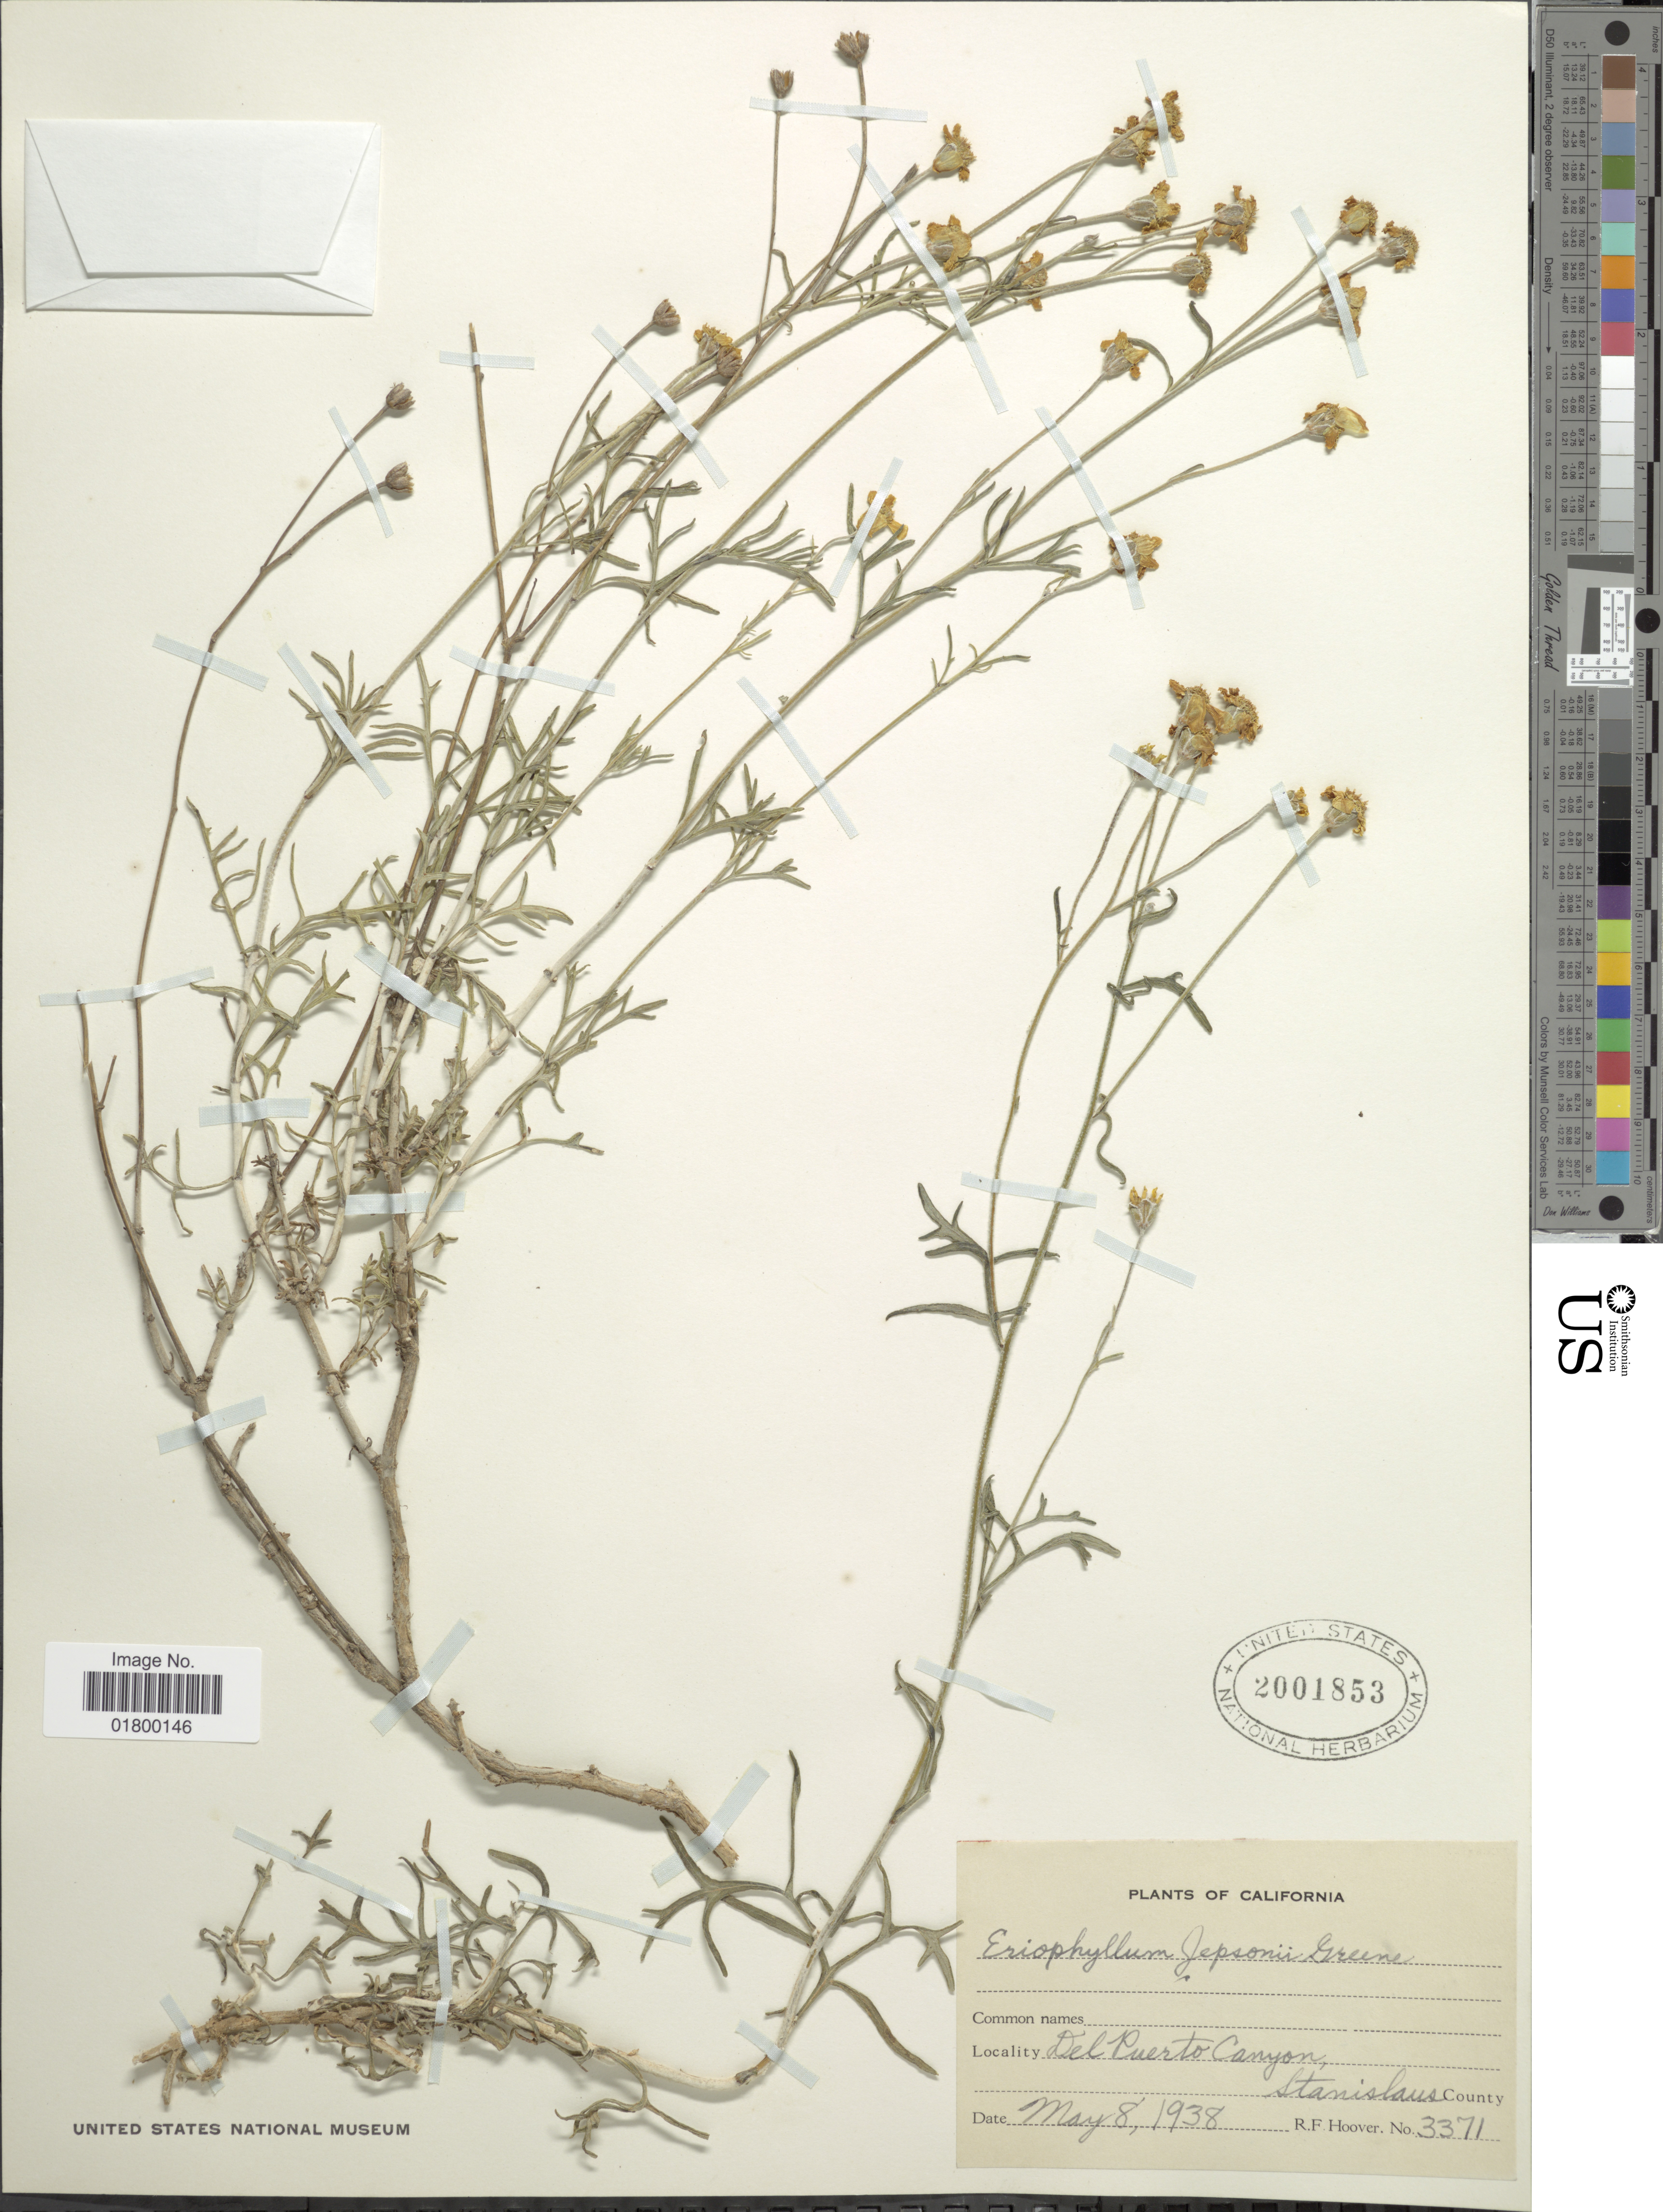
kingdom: Plantae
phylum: Tracheophyta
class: Magnoliopsida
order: Asterales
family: Asteraceae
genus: Eriophyllum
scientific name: Eriophyllum jepsoni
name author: Greene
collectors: R. F. Hoover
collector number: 3371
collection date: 1938-05-08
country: United States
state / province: California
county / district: Stanislaus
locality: Del Puerto Canyon, Stanislaus County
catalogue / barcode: US 2001853